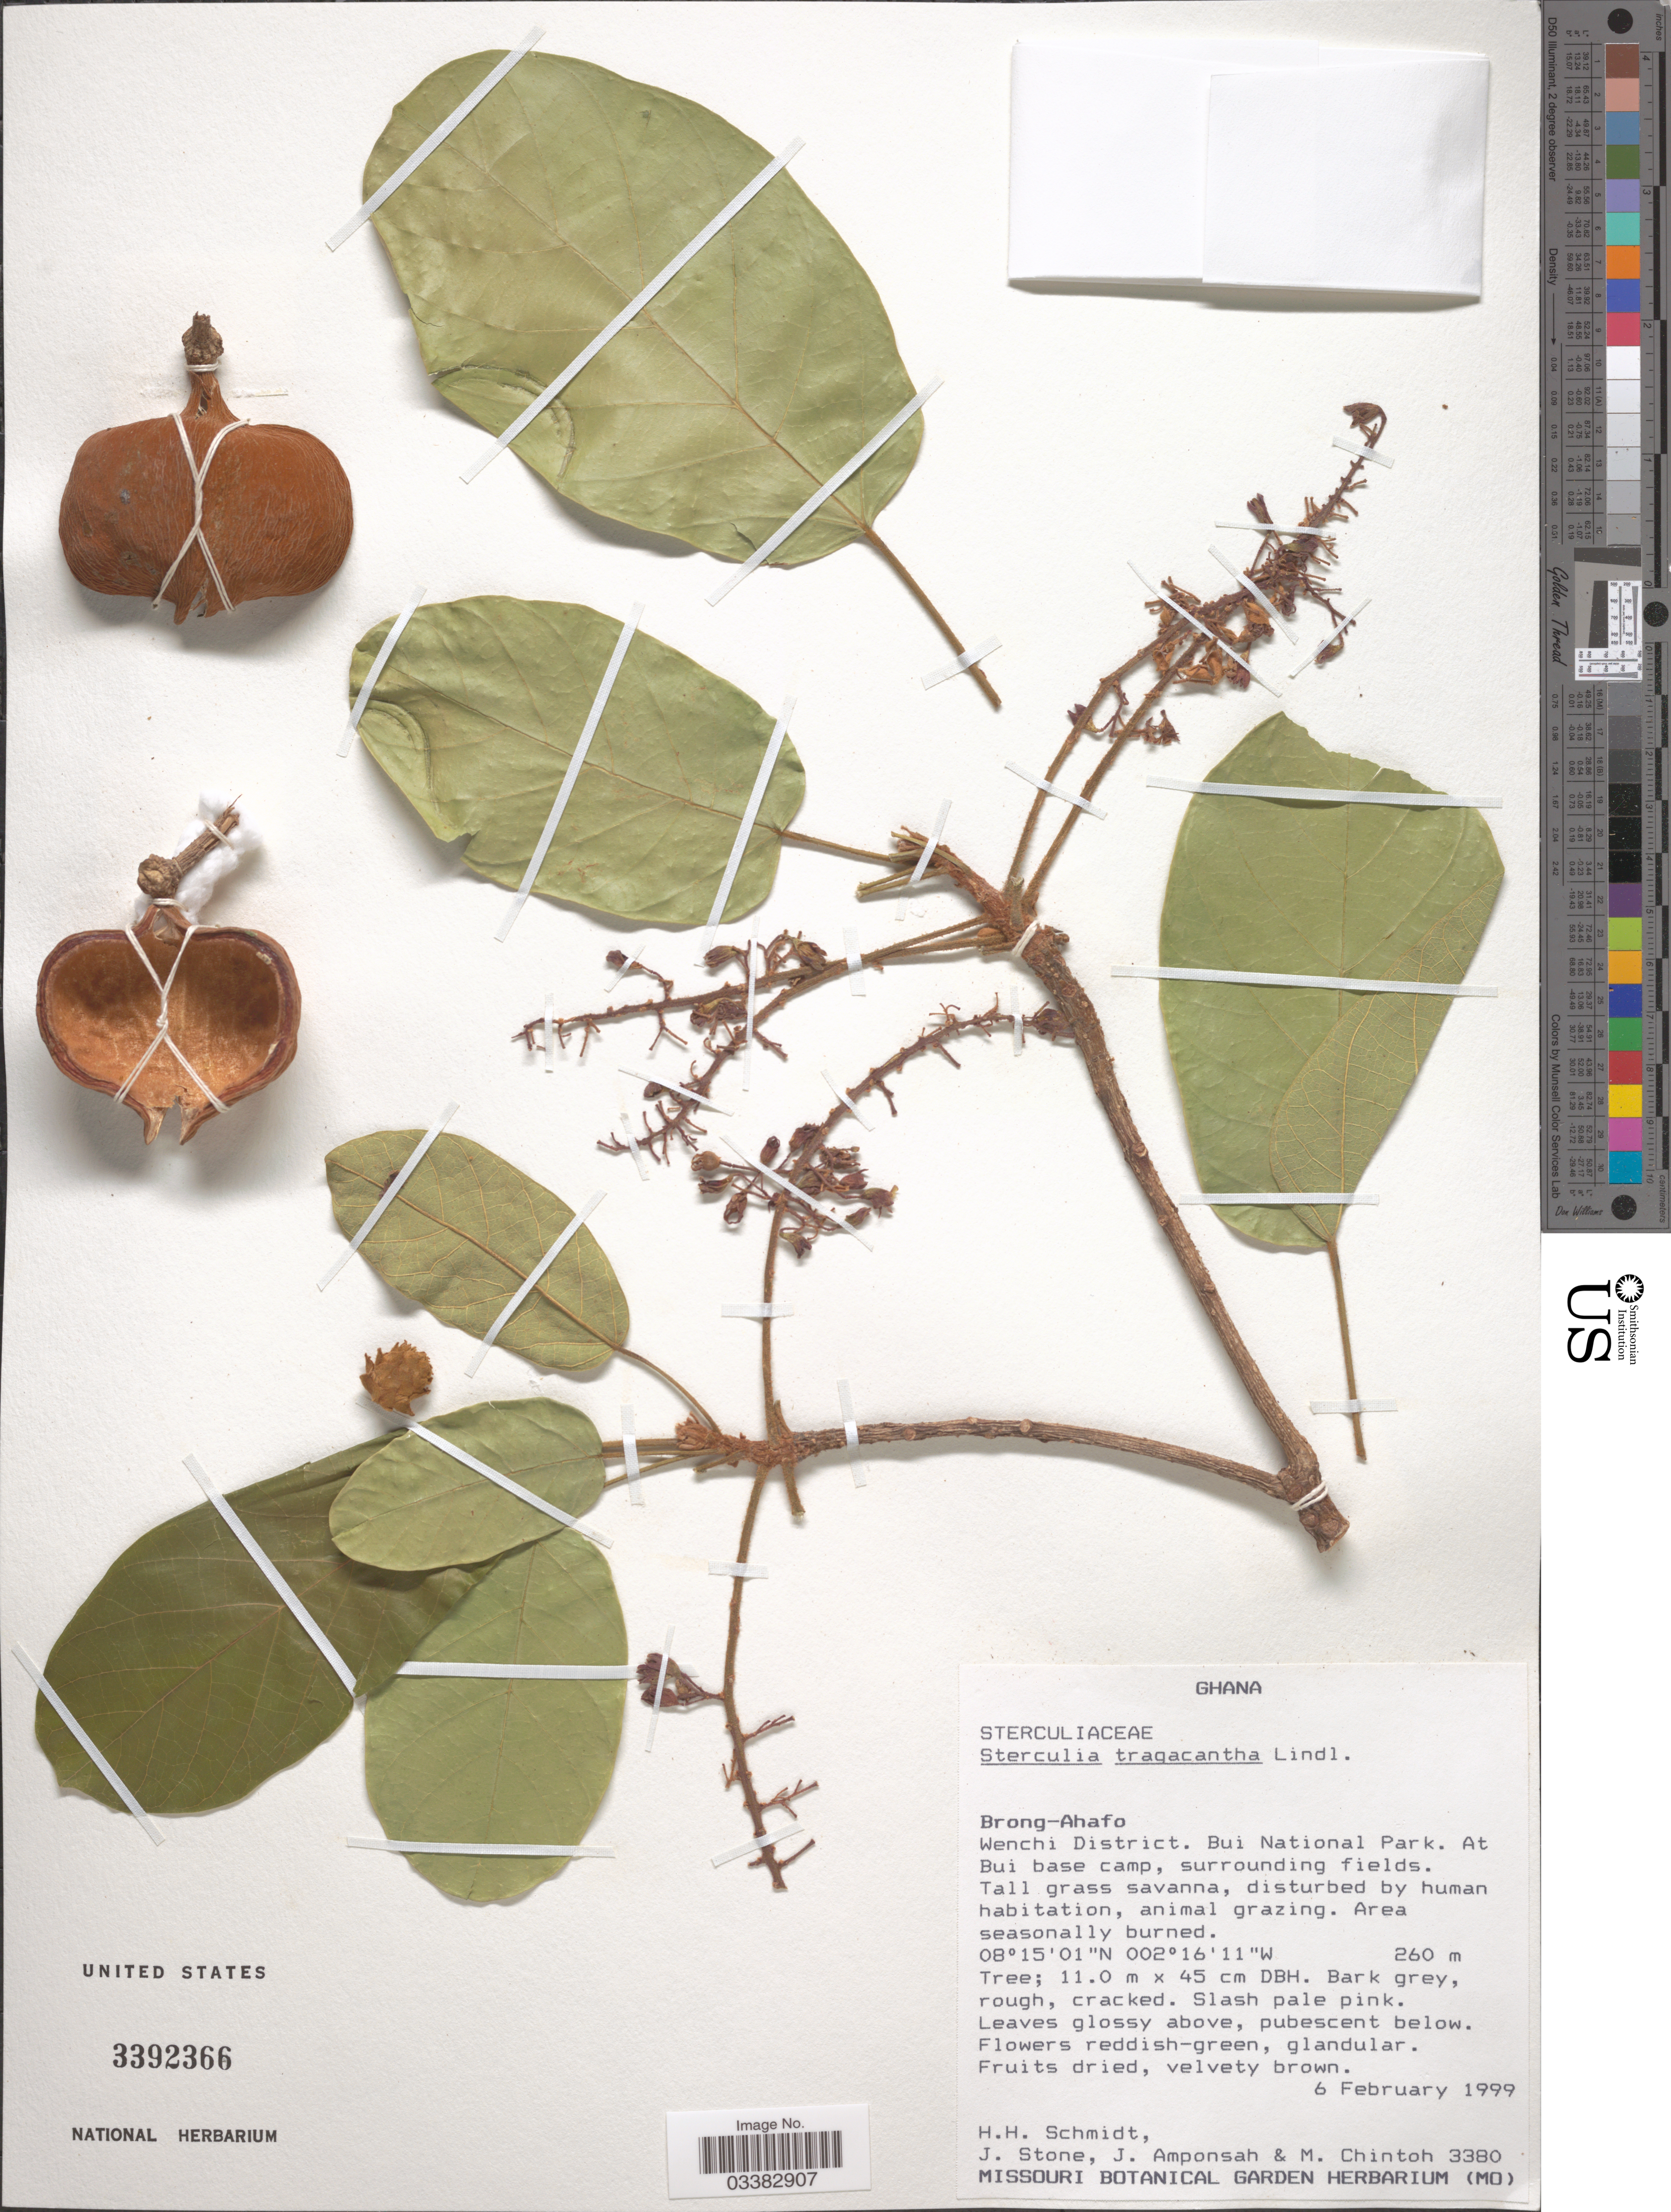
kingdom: Plantae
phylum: Tracheophyta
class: Magnoliopsida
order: Malvales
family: Malvaceae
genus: Sterculia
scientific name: Sterculia tragacantha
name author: Lindl.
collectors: H. H. Schmidt, J. Stone, J. Amponsah & M. Chintoh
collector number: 3380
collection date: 1999-02-06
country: Ghana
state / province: Brong-Ahafo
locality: Wenchi District. Bui National Park. At Bui base camp, surrounding fields.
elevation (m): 260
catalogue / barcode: US 3392366